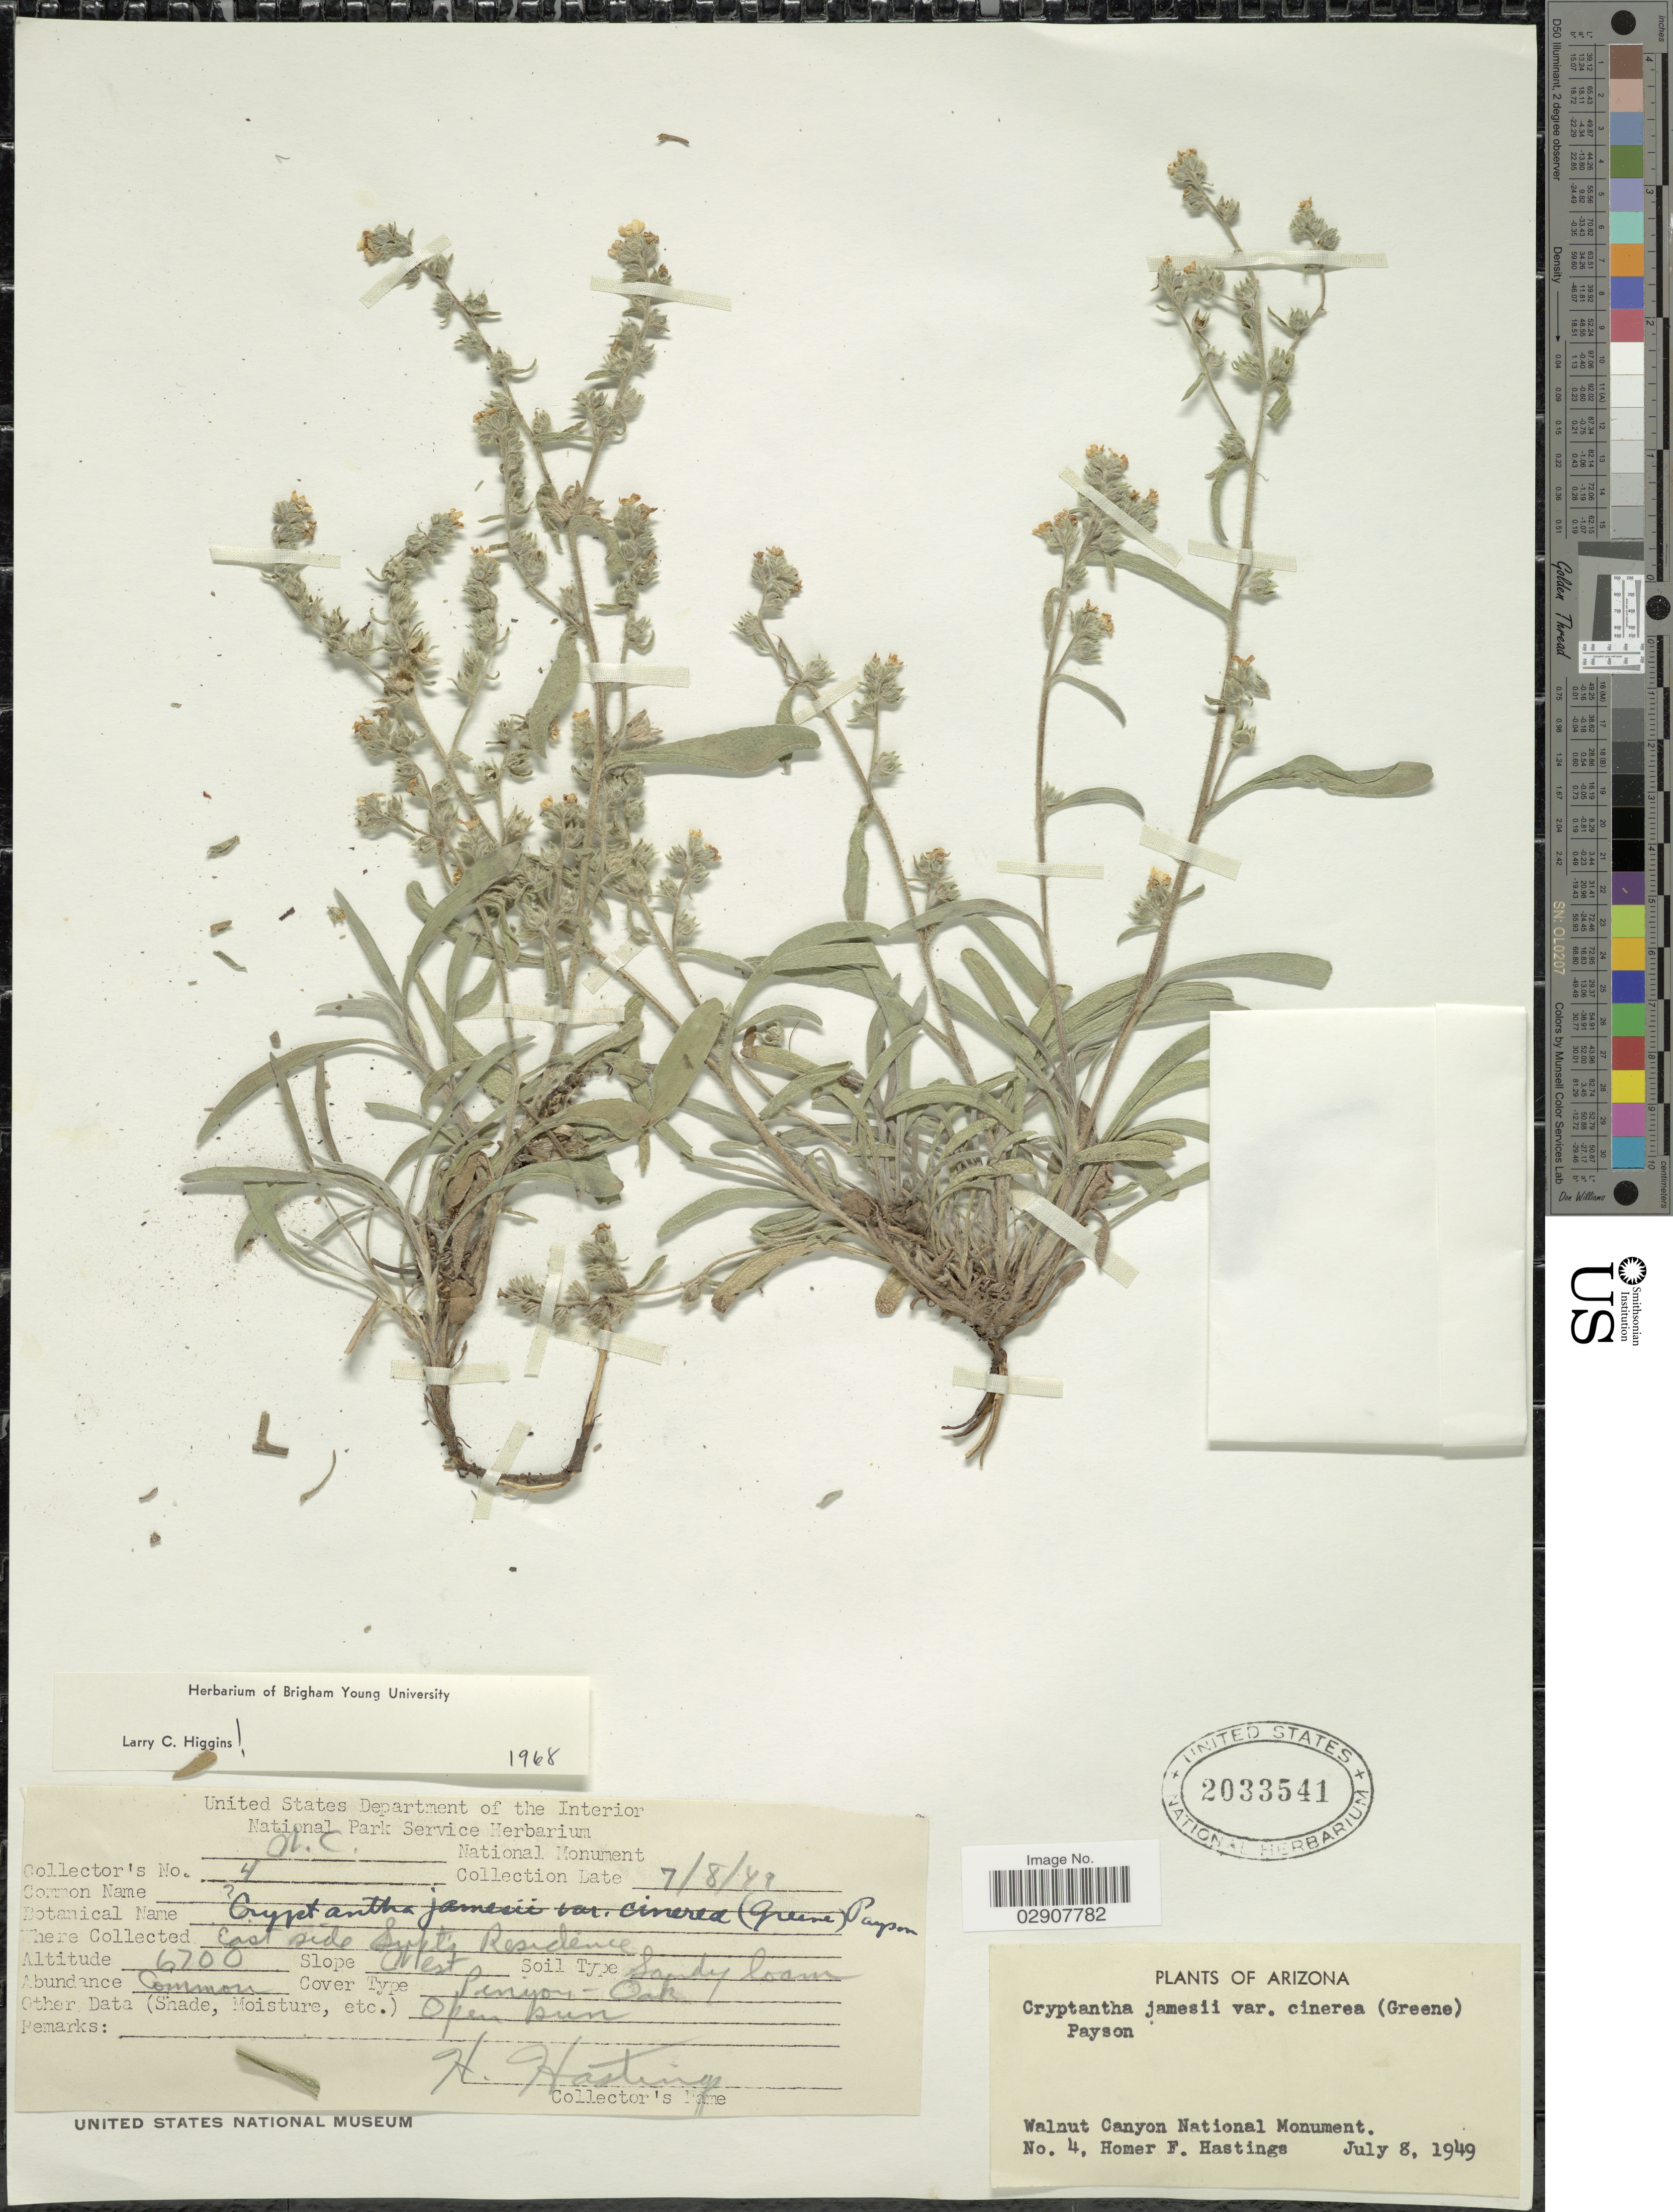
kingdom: Plantae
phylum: Tracheophyta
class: Magnoliopsida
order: Boraginales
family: Boraginaceae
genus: Cryptantha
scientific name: Cryptantha jamesii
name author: (Torr.) Payson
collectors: H. Hastings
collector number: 4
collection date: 1949-07-08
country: United States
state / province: Arizona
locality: Walnut Canyon National Monument. East side Supt's Residence.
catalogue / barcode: US 2033541